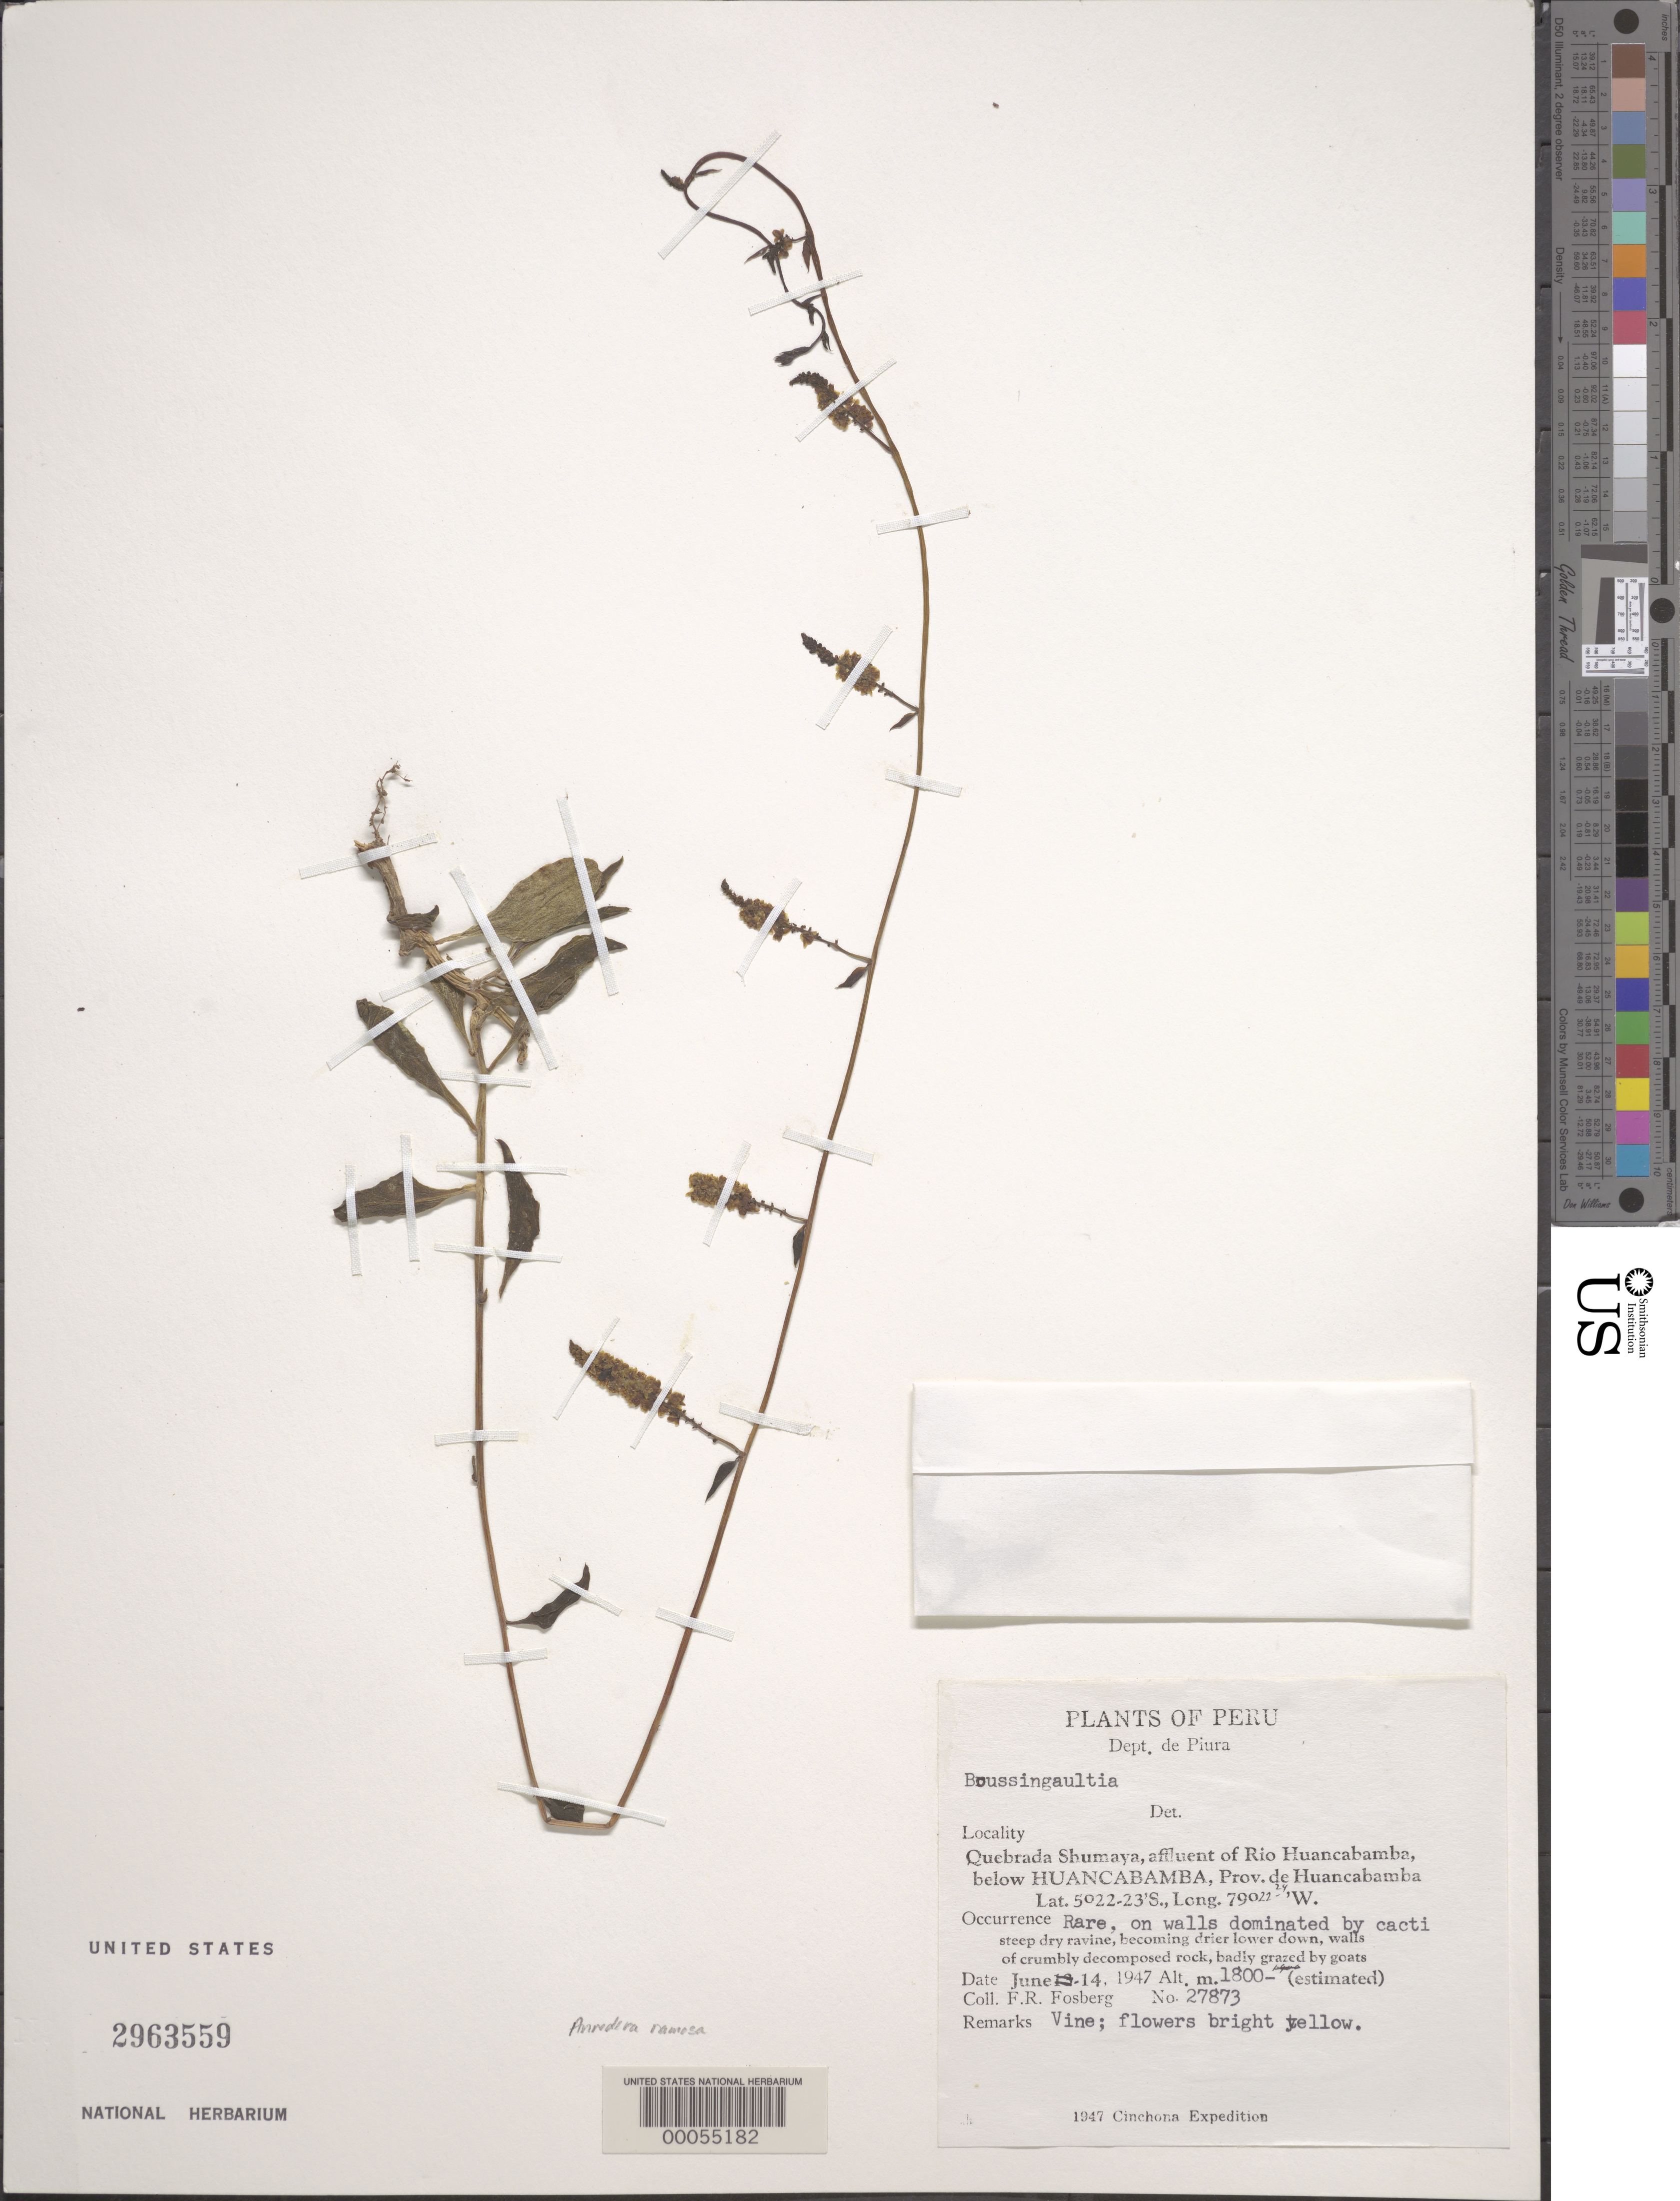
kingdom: Plantae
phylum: Tracheophyta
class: Magnoliopsida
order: Caryophyllales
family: Basellaceae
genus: Anredera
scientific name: Anredera sp.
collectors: F. R. Fosberg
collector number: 27873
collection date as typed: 14 Jun 1947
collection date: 1947-06-14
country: Peru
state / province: Piura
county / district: Huancabamba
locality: Quebrada shumaya, affluent of rio huancabamba, below huancabamba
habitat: On walls dominated by cacti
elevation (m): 1800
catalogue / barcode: US 2963559